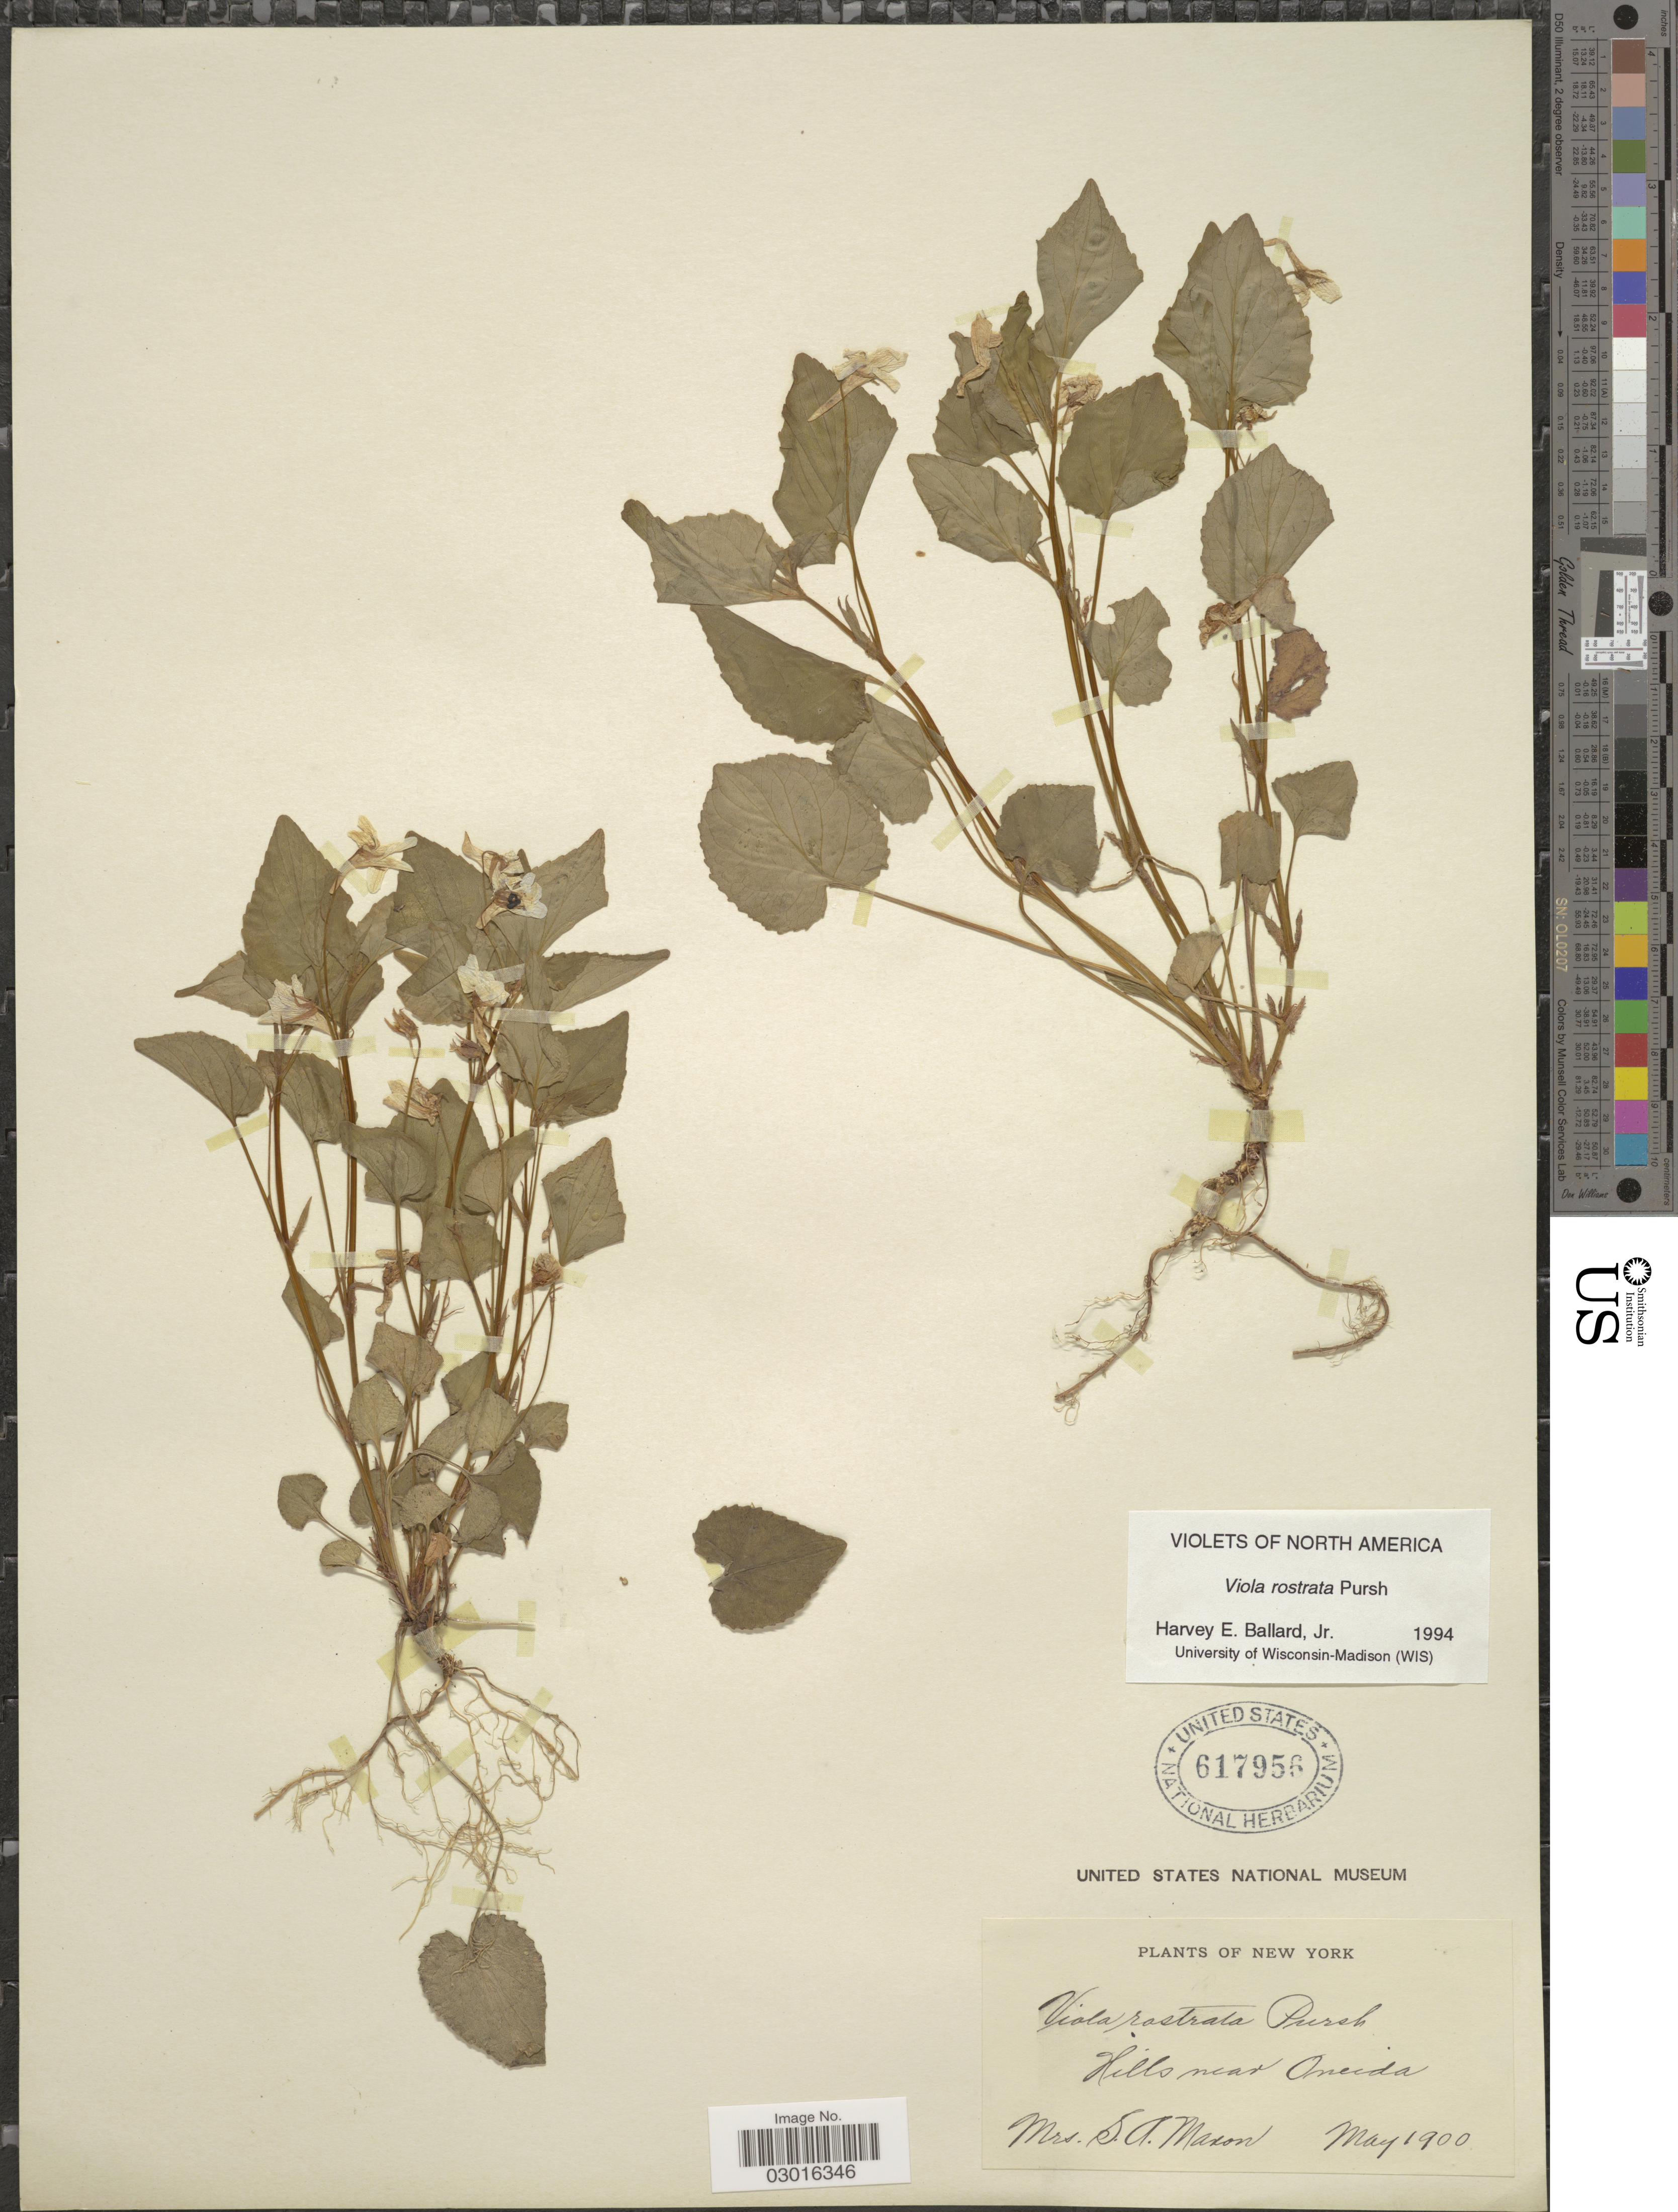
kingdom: Plantae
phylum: Tracheophyta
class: Magnoliopsida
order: Malpighiales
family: Violaceae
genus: Viola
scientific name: Viola rostrata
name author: Pursh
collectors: S. Maxon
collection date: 1900-05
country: United States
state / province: New York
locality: Hills near Oneida.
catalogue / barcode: US 617956